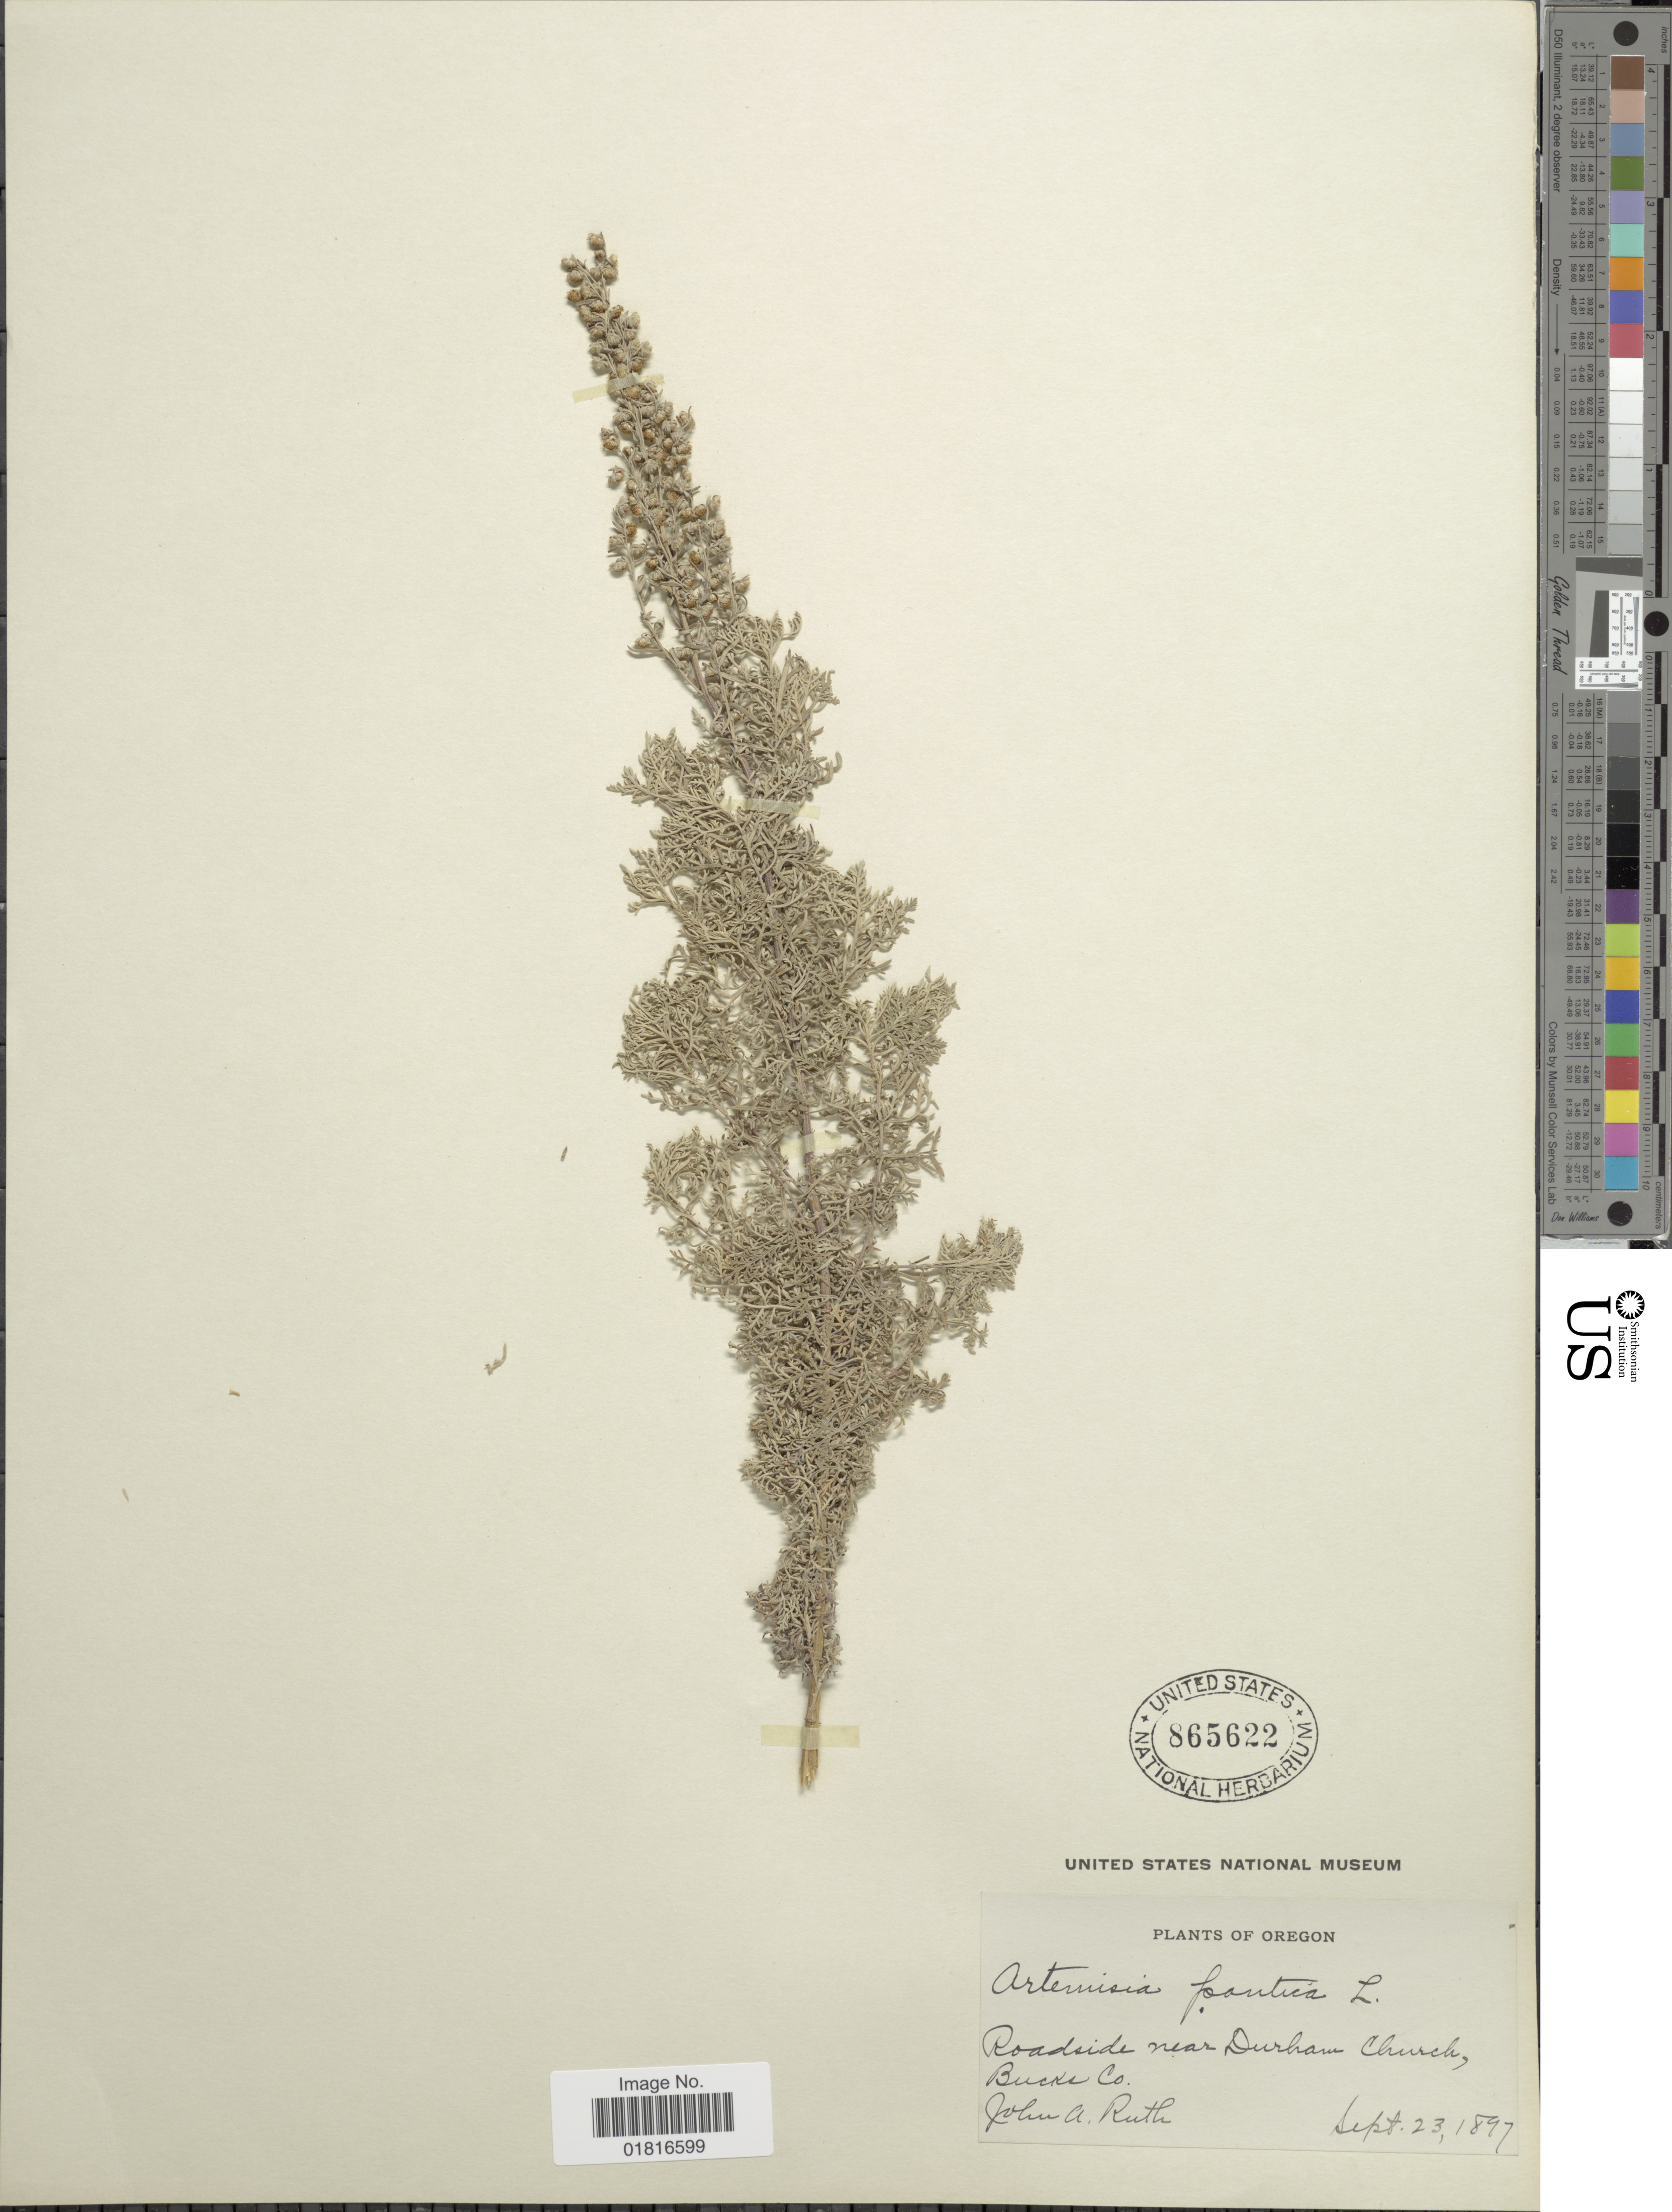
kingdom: Plantae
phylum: Tracheophyta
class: Magnoliopsida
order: Asterales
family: Asteraceae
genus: Artemisia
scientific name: Artemisia pontica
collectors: J. Ruth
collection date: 1897-09-23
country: United States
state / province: Oregon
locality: Roadside near Durham Church, Bucks Co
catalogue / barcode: US 865622